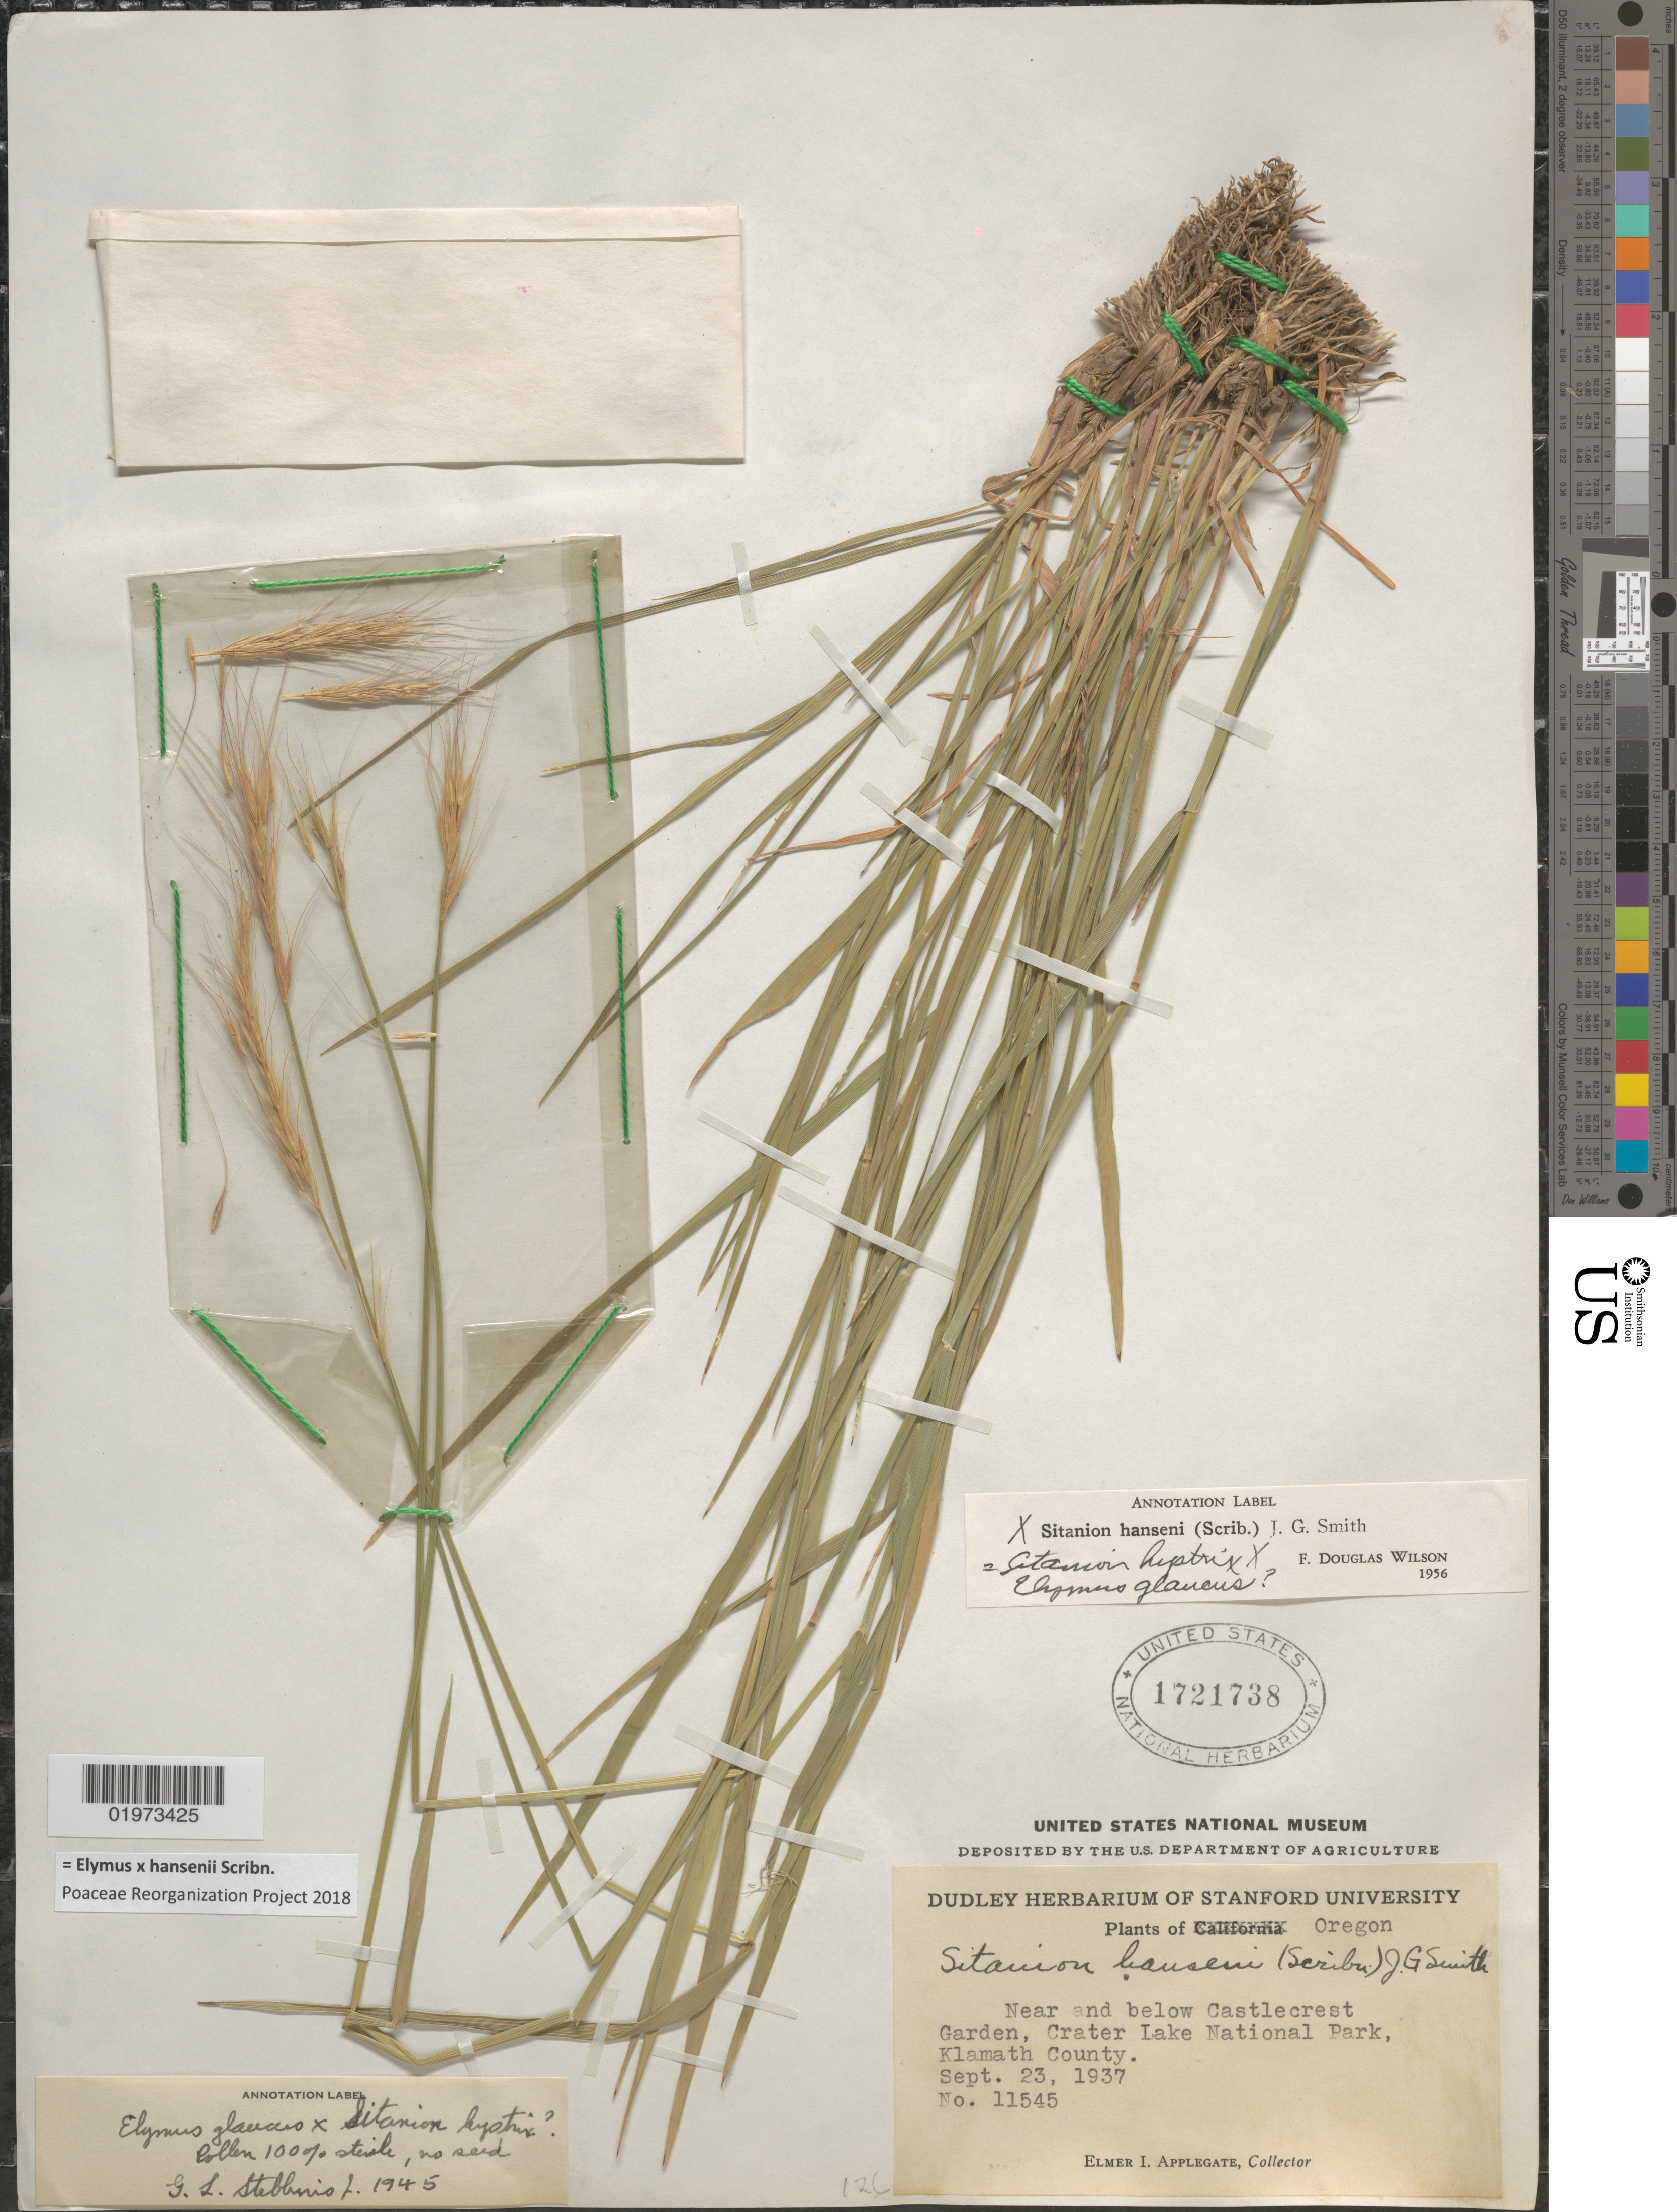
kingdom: Plantae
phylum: Tracheophyta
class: Liliopsida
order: Poales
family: Poaceae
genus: Elymus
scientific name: Elymus x hansenii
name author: Scribn.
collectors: E. I. Applegate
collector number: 11545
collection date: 1937-09-23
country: United States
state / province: Oregon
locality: Near and below Castlecrest Garden, Crater Lake National Park, Klamath County.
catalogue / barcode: US 1721738